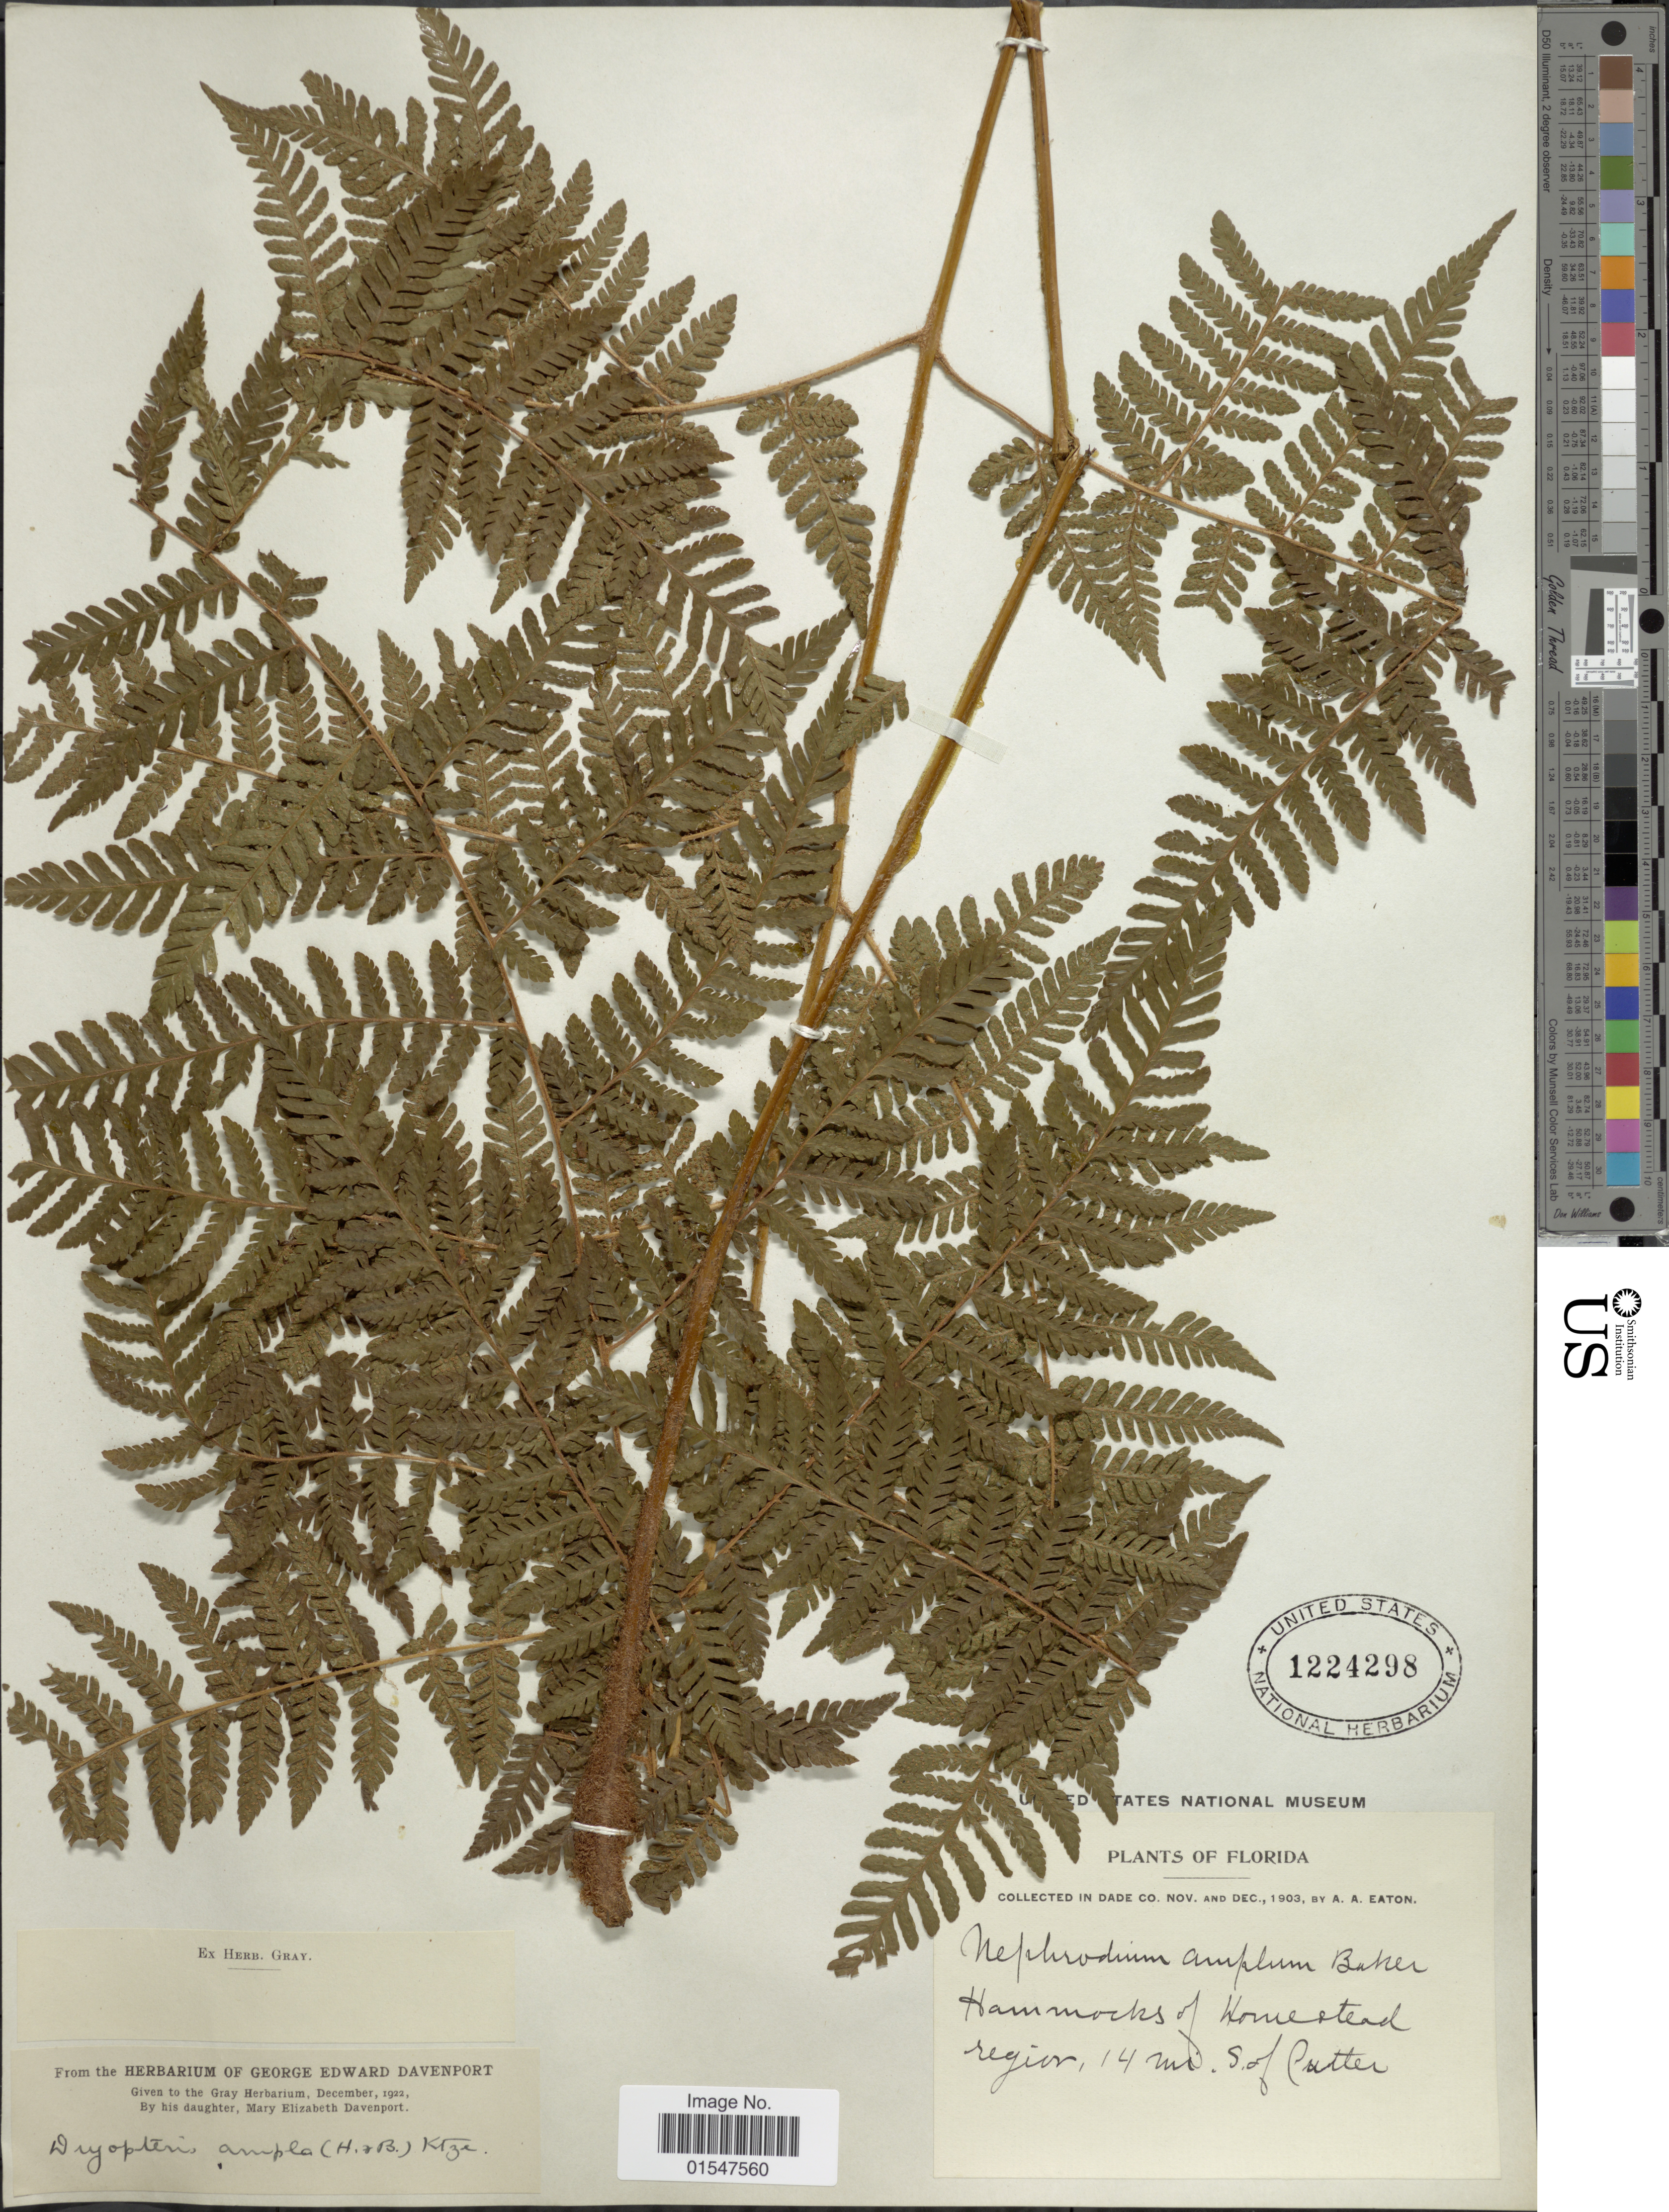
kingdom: Plantae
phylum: Tracheophyta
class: Polypodiopsida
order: Polypodiales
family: Dryopteridaceae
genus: Ctenitis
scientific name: Ctenitis sloanei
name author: (Poepp. ex Spreng.) C.V. Morton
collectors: A. A. Eaton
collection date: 1903-11/1903-12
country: United States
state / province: Florida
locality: Hammocks of Homestead region, 14 mi. S of Cutler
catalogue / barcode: US 1224298